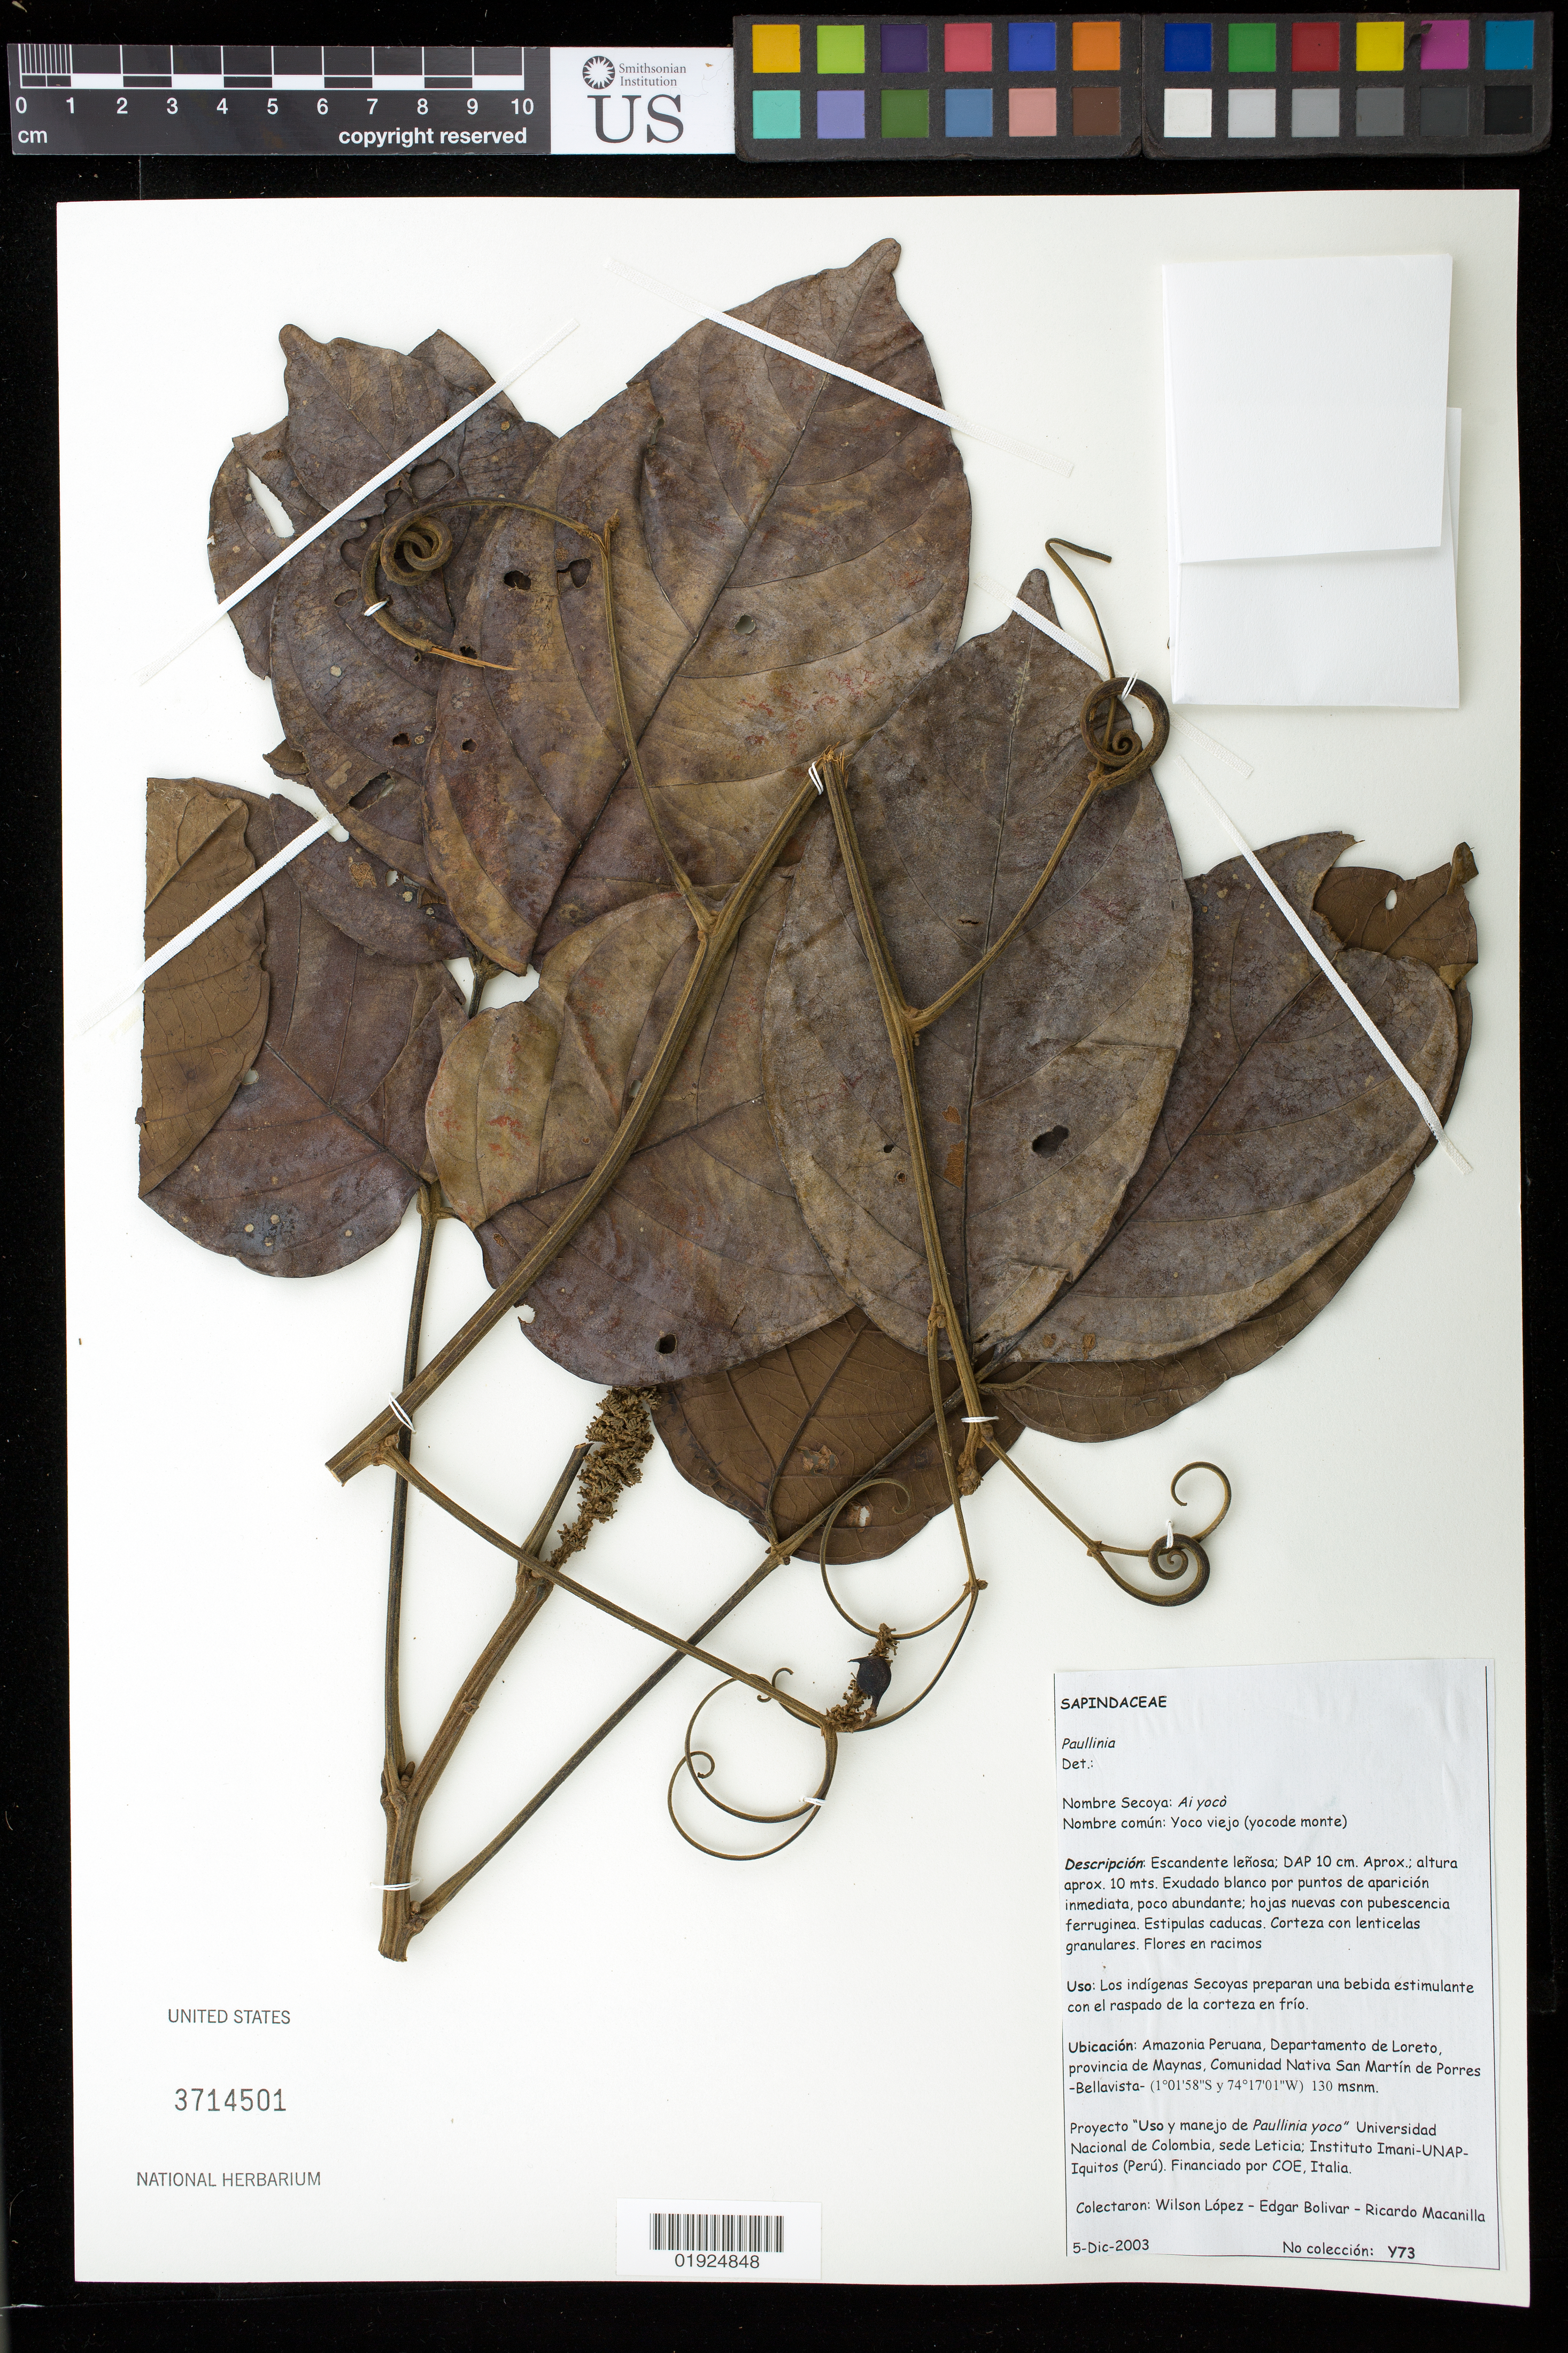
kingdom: Plantae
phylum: Tracheophyta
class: Magnoliopsida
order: Sapindales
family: Sapindaceae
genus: Paullinia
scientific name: Paullinia sp.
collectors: W. López, E. Bolivar & R. Macanilla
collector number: Y73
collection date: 2003-12-05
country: Peru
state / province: Loreto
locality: Provincia de Maynas, Comunidad Nativa San Martín de Porres-Bellavista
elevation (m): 130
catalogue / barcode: US 3714501